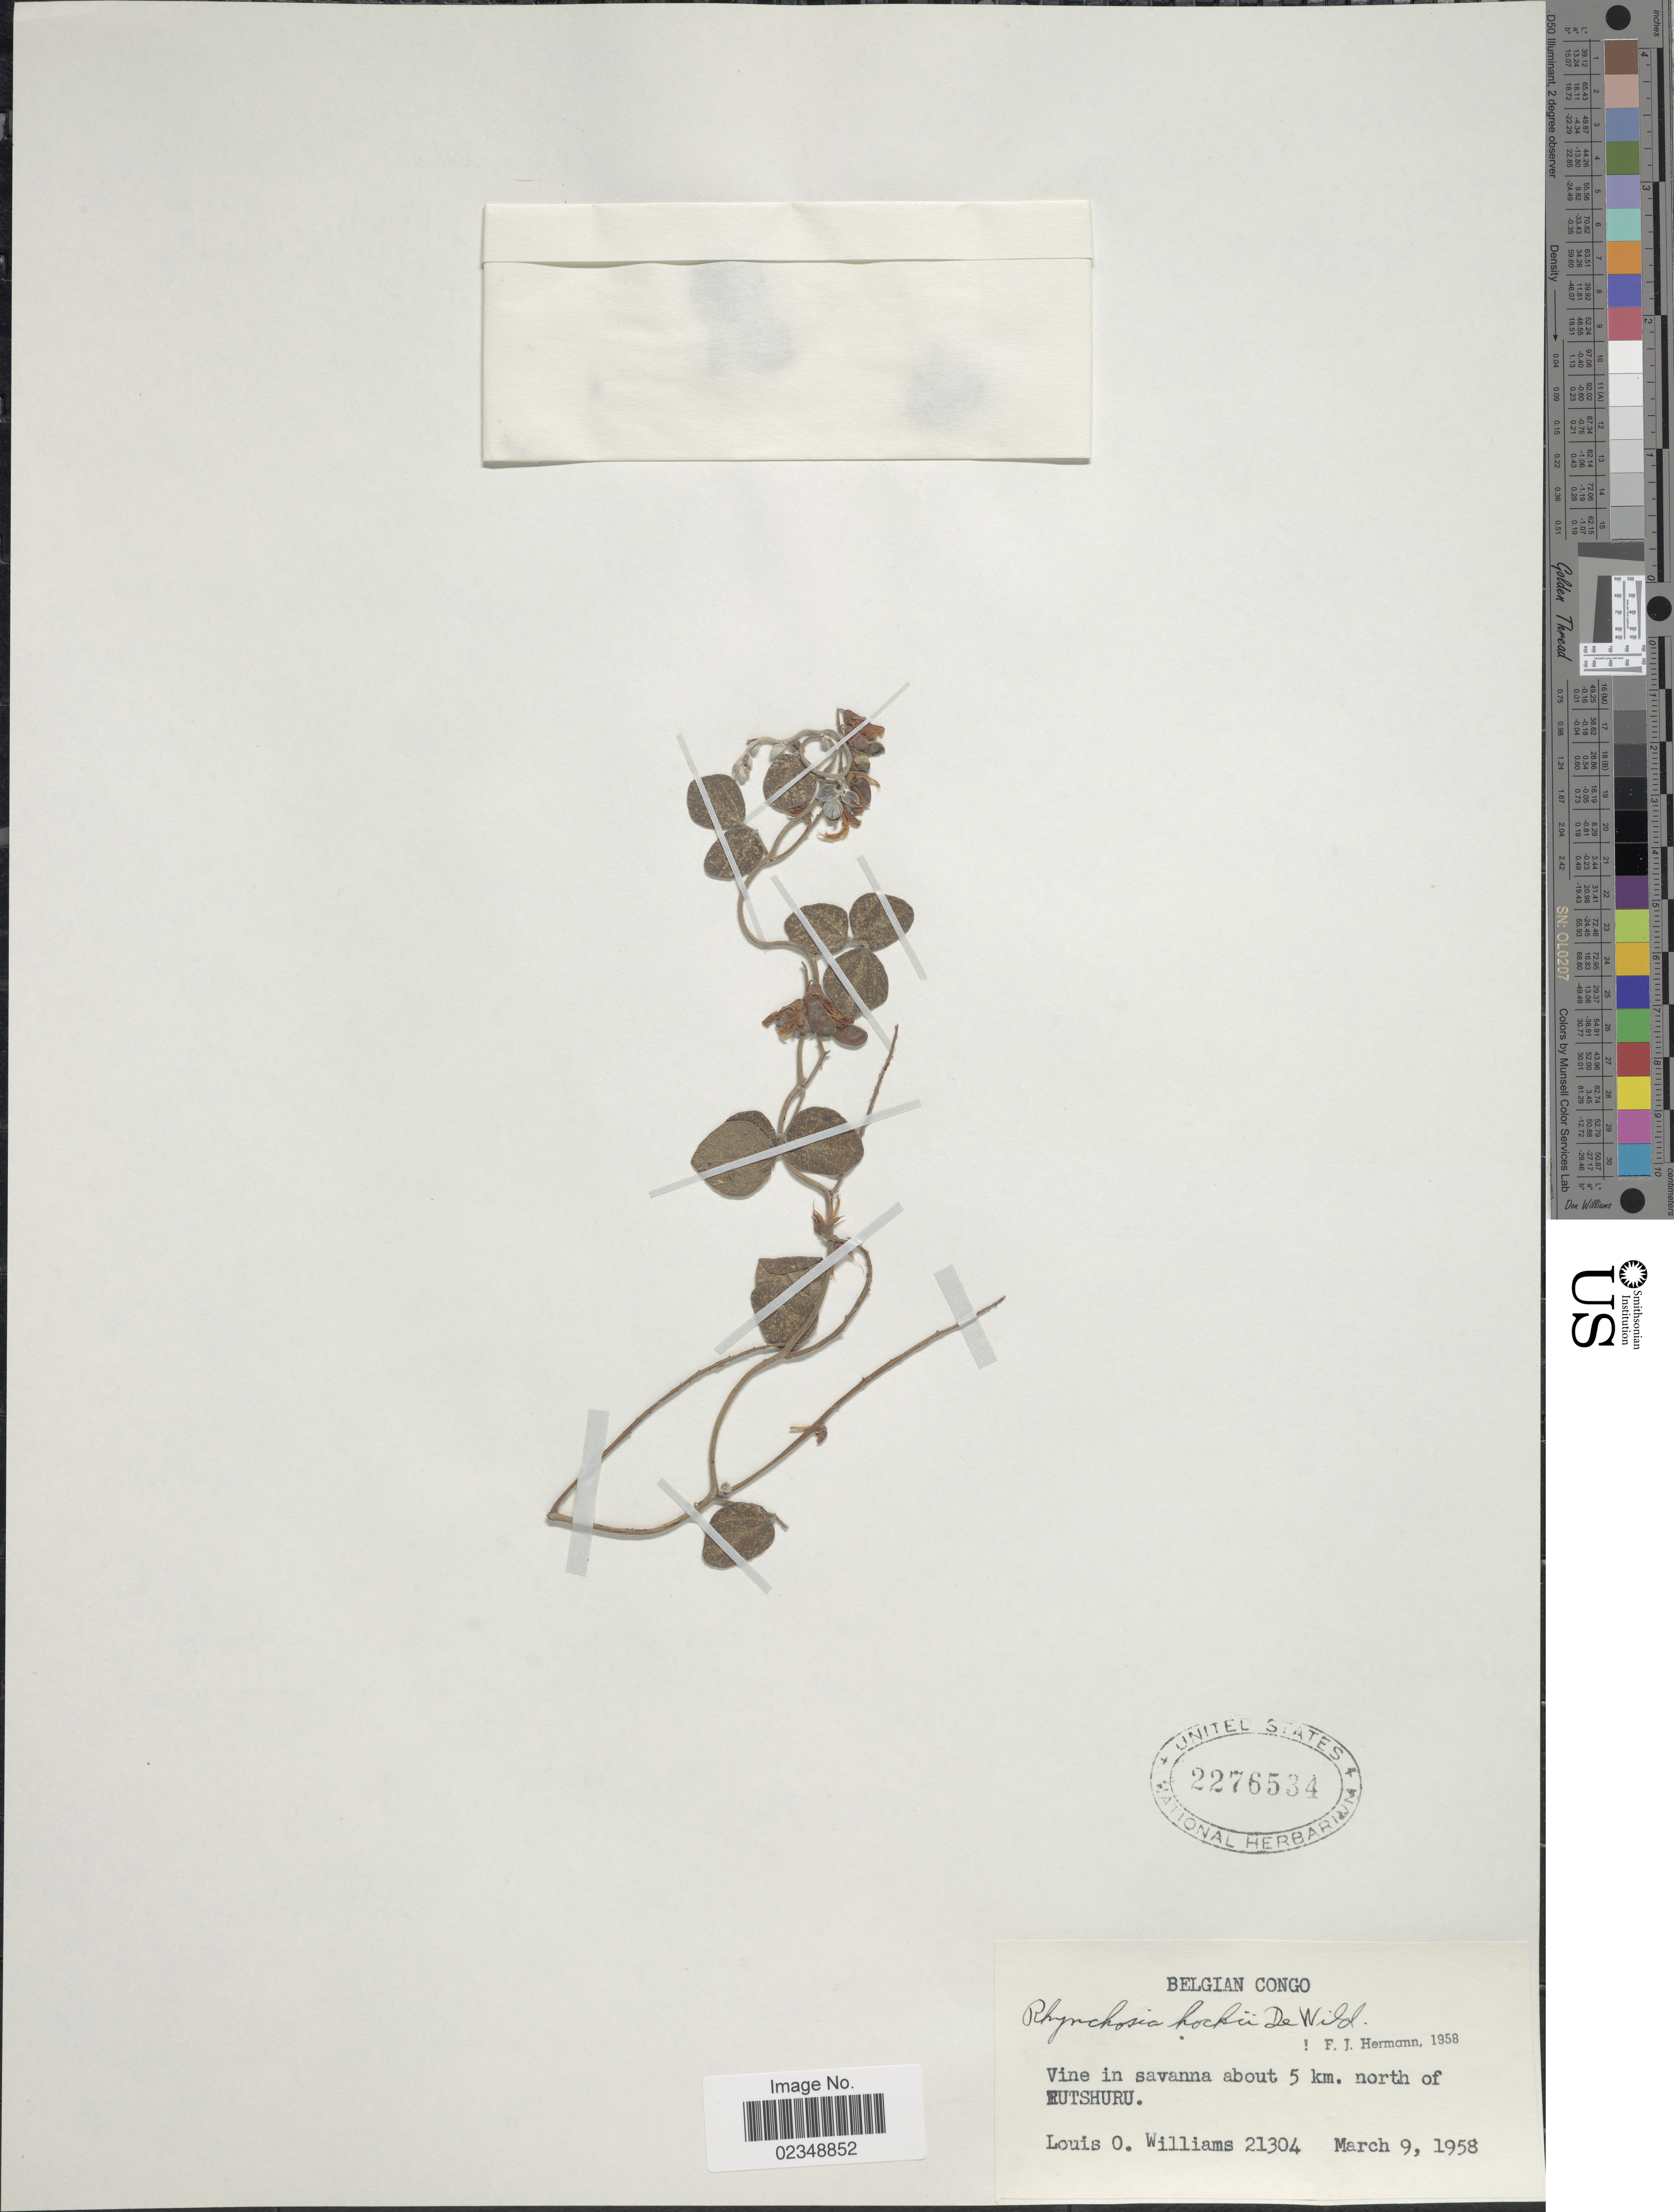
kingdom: Plantae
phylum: Tracheophyta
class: Magnoliopsida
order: Fabales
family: Fabaceae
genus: Rhynchosia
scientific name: Rhynchosia hockii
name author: De Wild.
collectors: L. O. Williams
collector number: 21304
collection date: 1958-03-09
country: Congo, Democratic Republic of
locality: Belgian Congo. Vine in savanna about 5 km. north of Rutshuru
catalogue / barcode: US 2276534